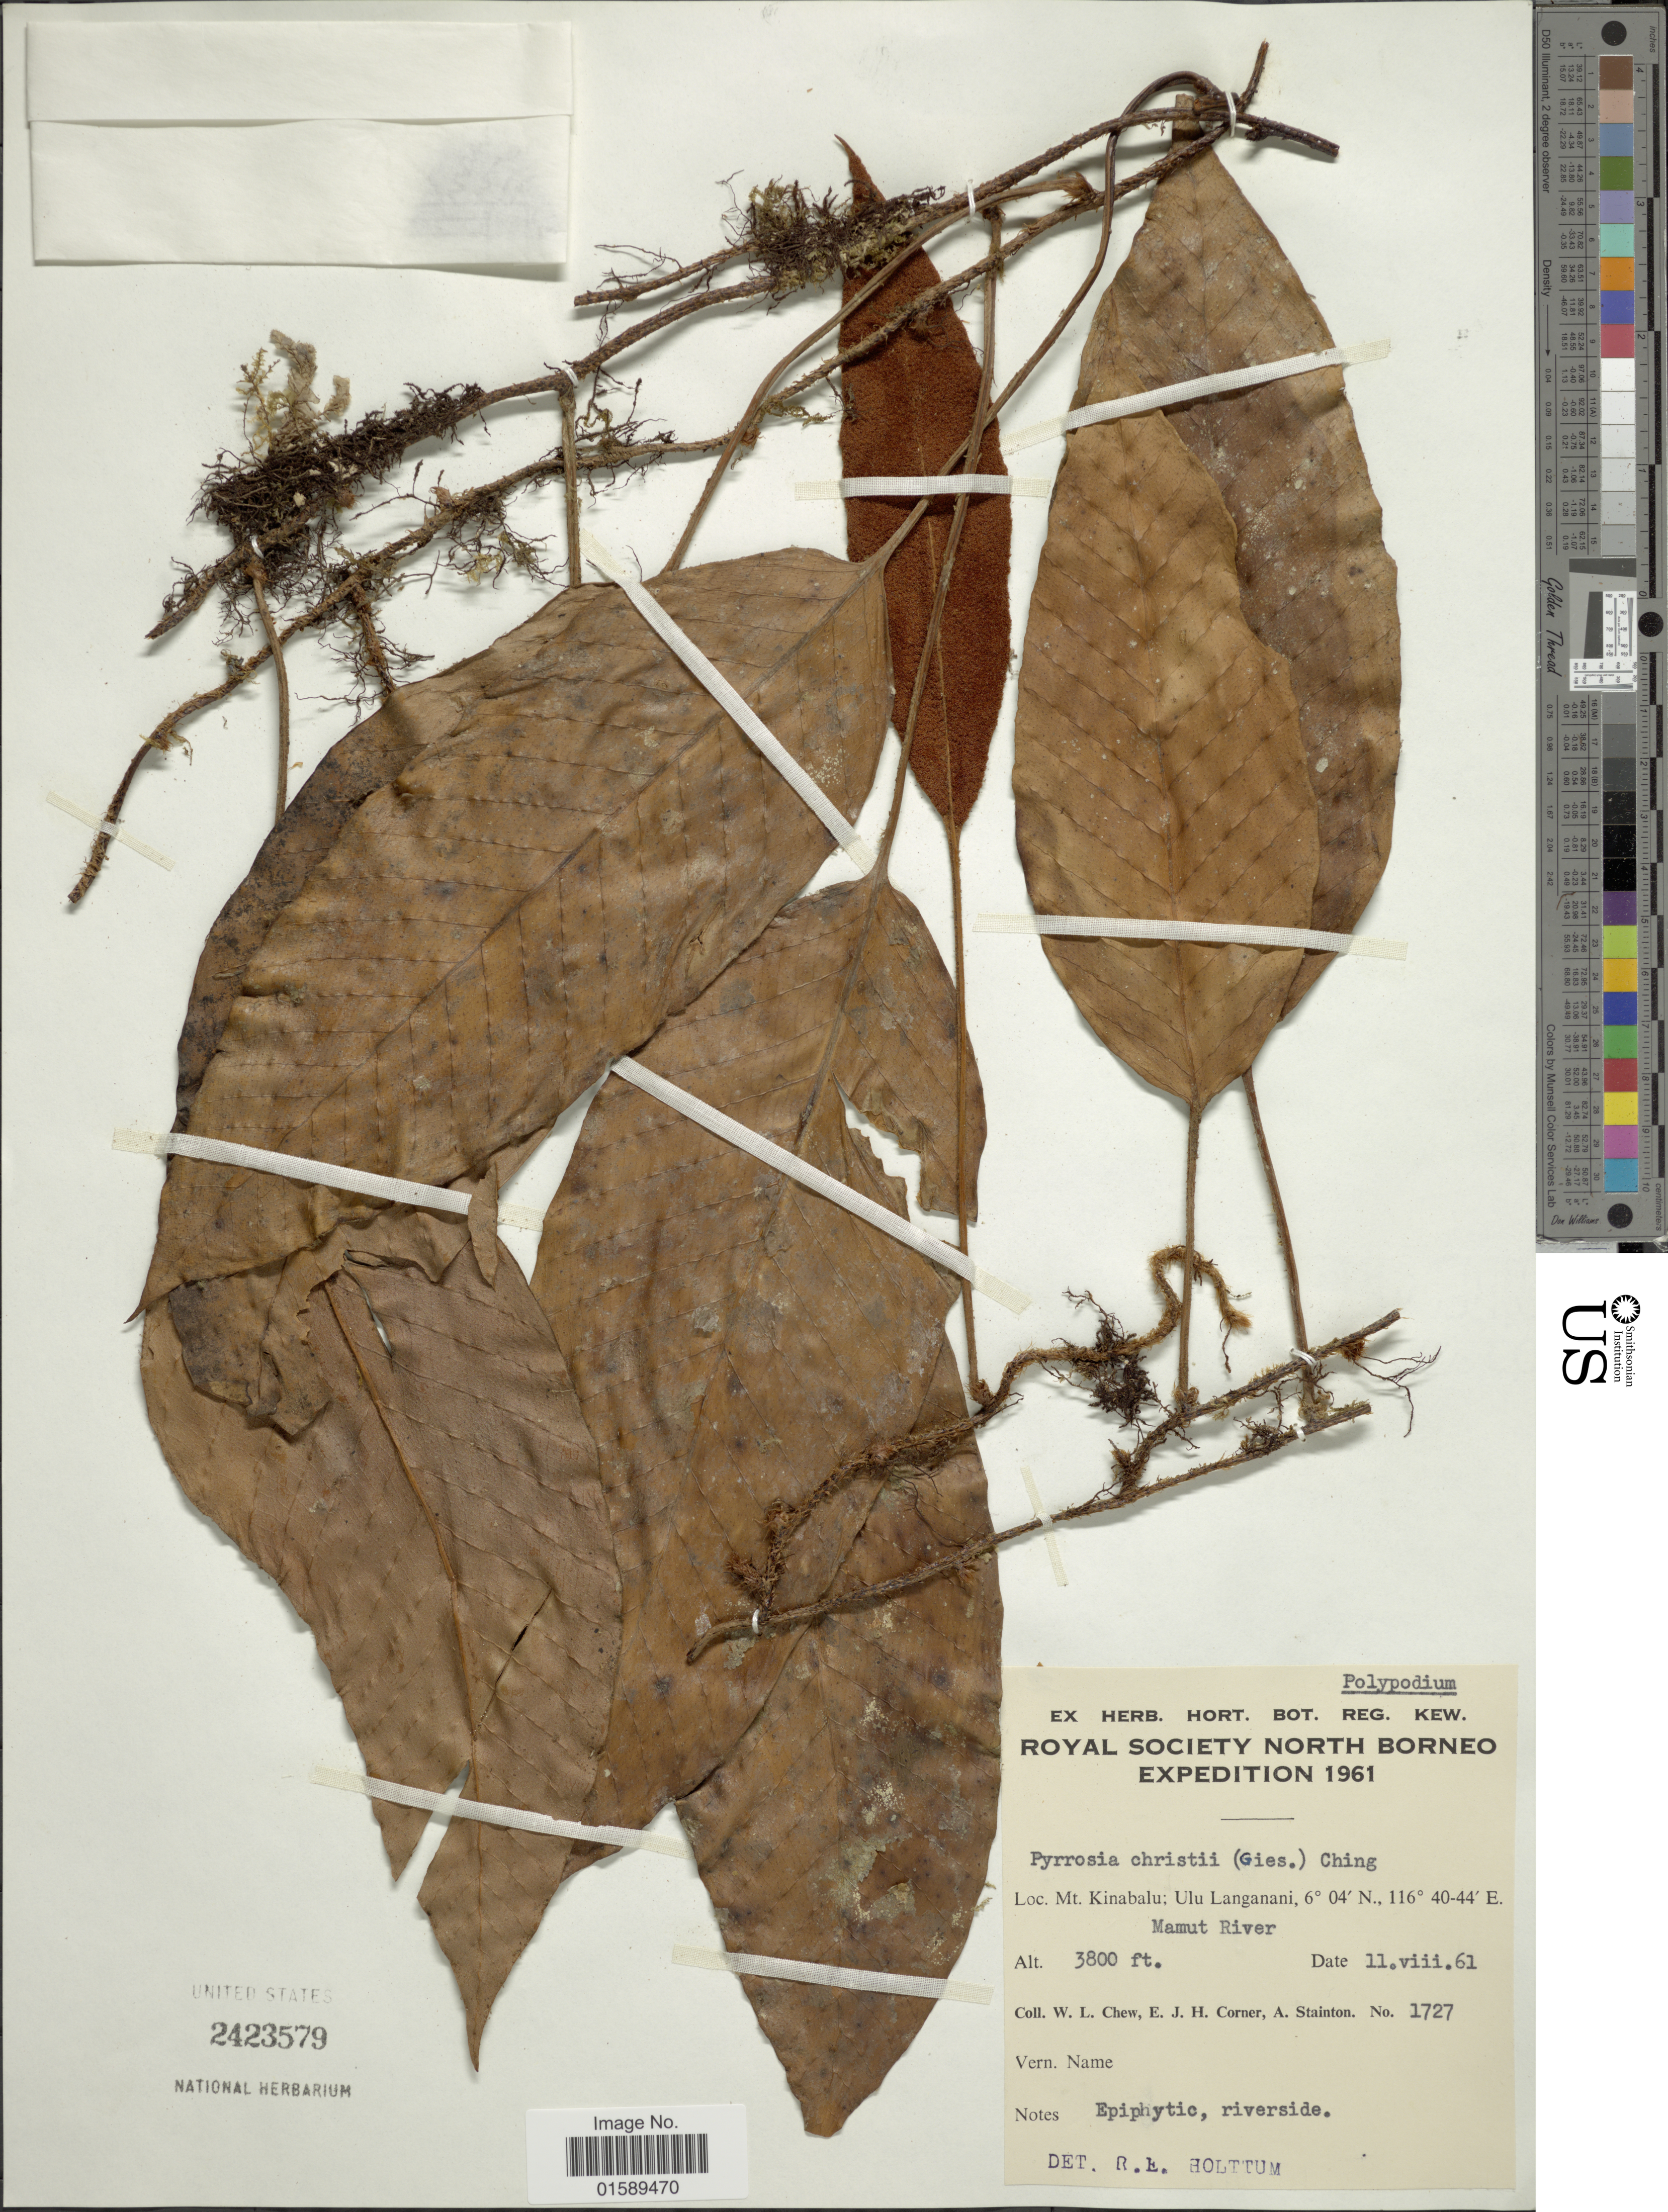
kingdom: Plantae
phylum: Tracheophyta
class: Polypodiopsida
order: Polypodiales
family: Polypodiaceae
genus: Pyrrosia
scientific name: Pyrrosia christii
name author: (Giesenh.) Ching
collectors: W. Chew, E. Corner & A. Stainton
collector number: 1727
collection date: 1961-08-11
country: Malaysia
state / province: Sabah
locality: North Borneo. Mt. Kinabalu; Ulu Langanani. Mamut River.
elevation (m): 1158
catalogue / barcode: US 2423579